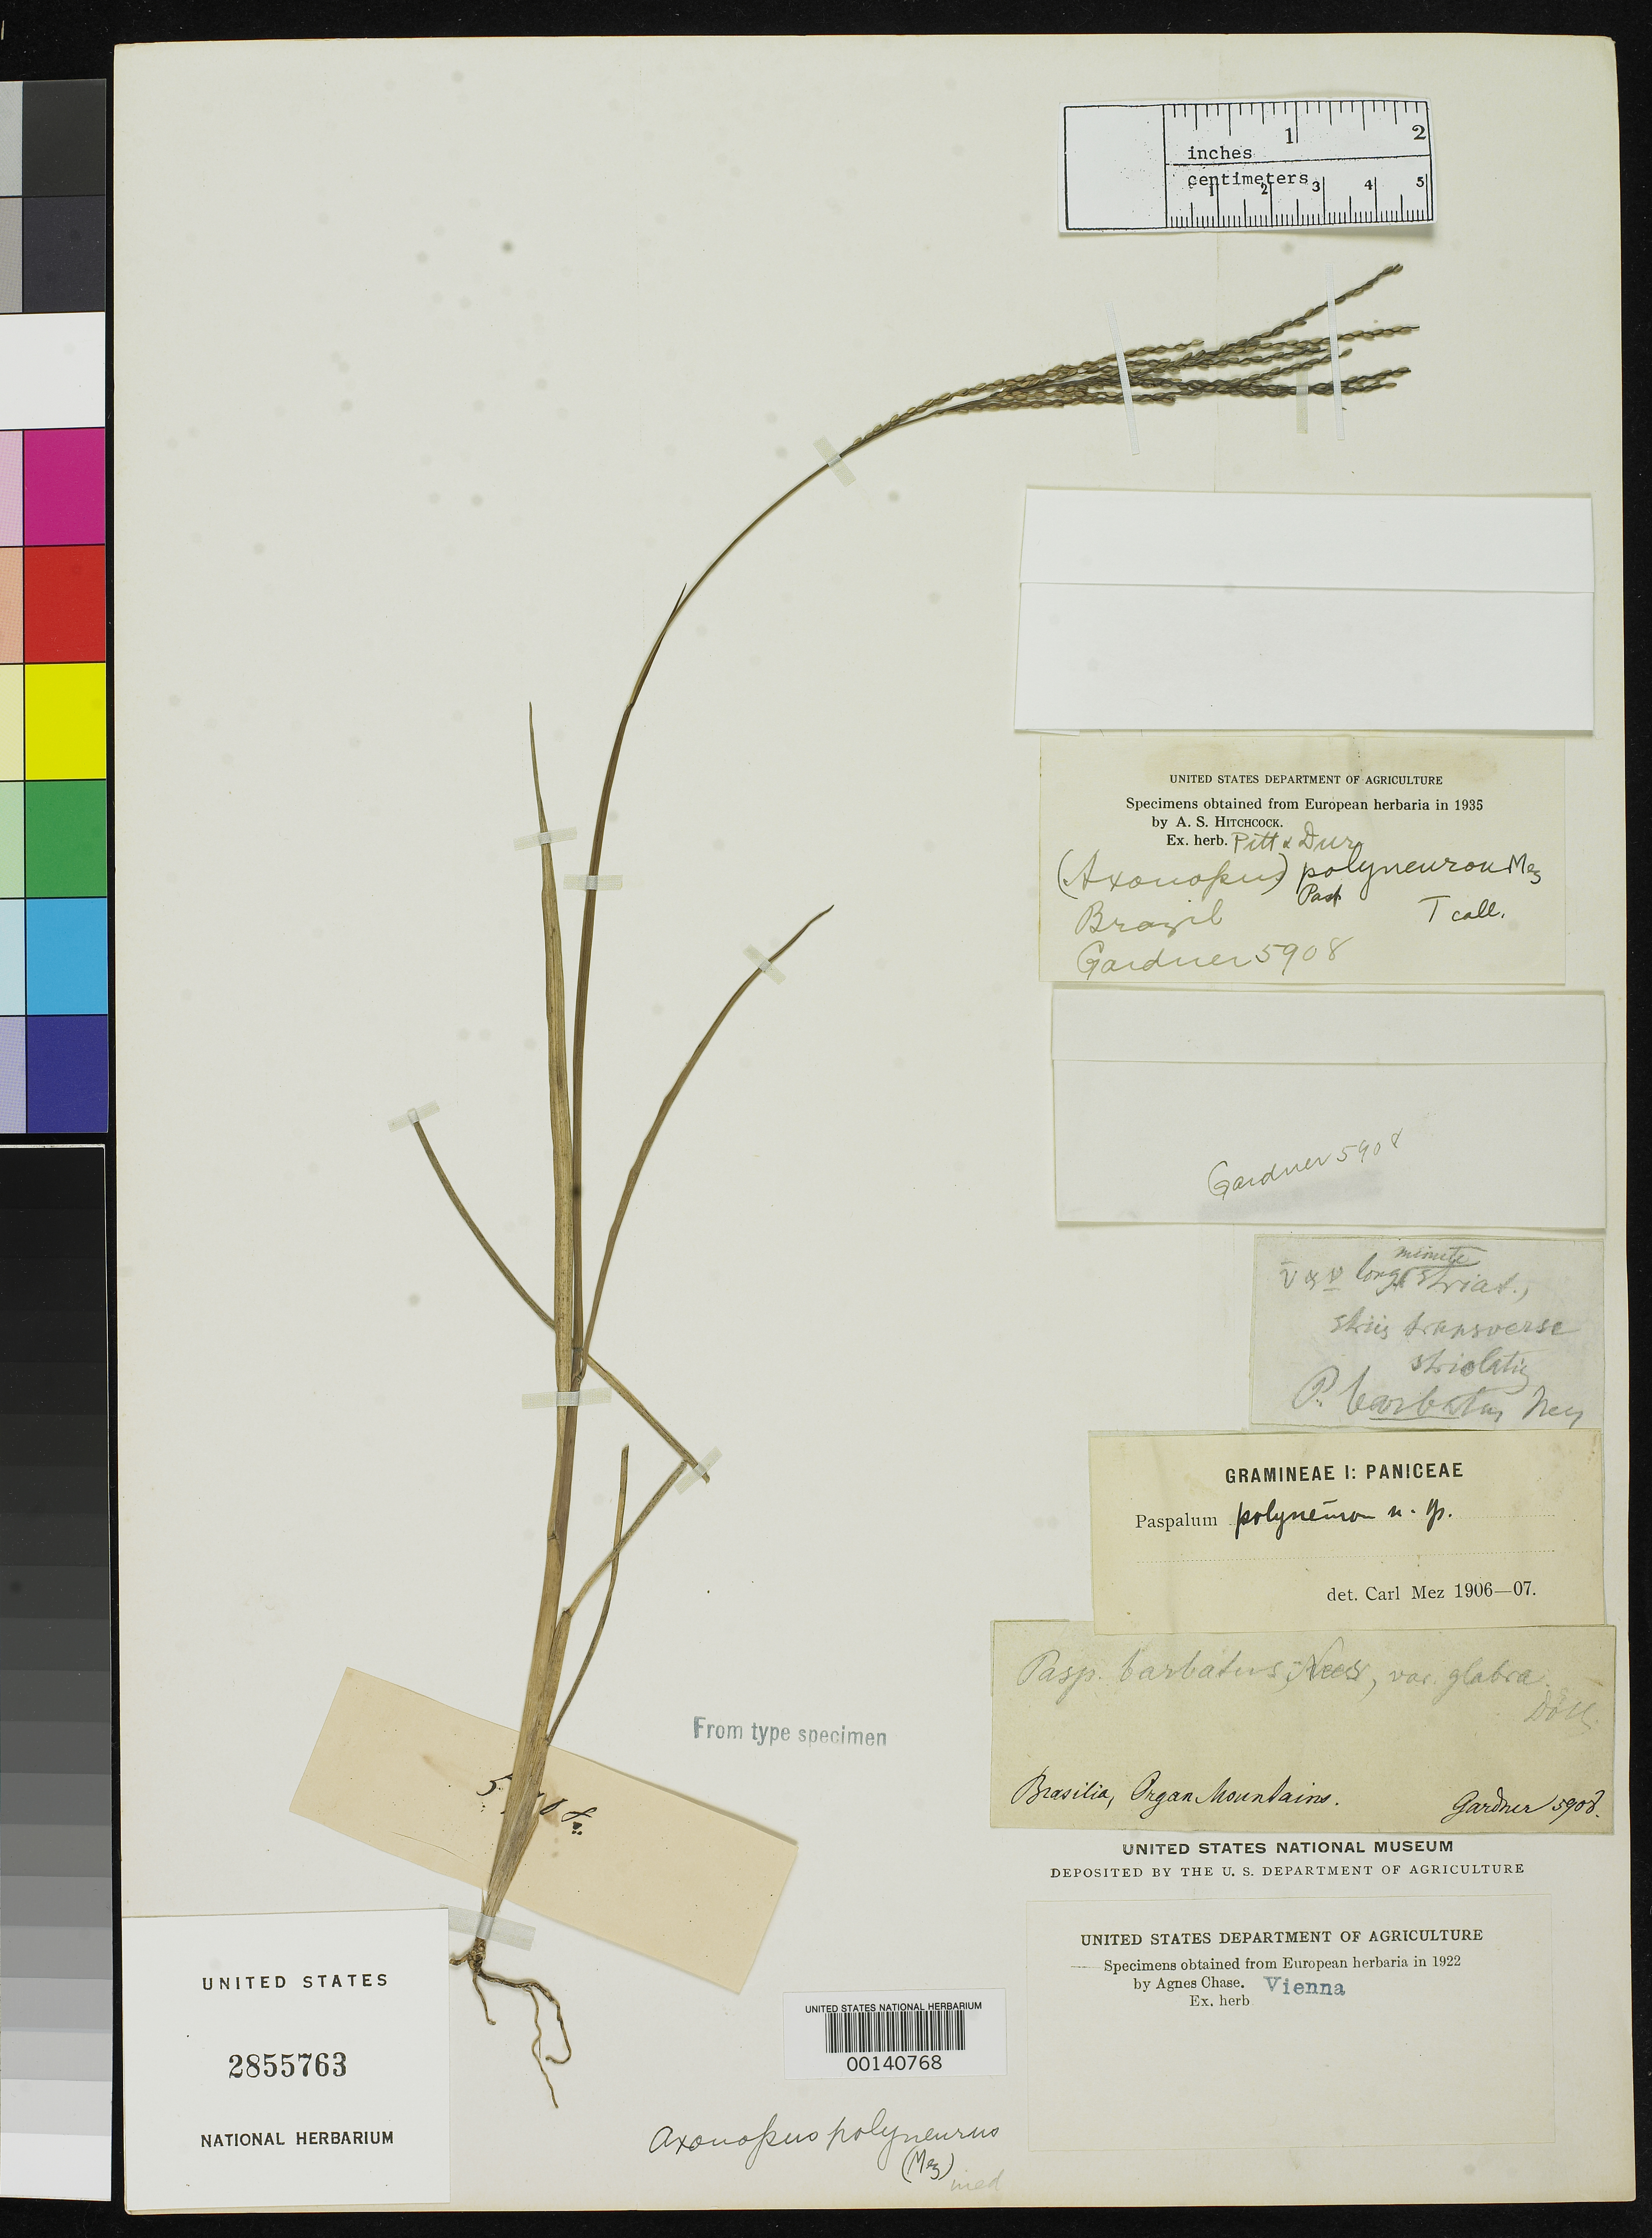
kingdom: Plantae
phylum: Tracheophyta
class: Liliopsida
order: Poales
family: Poaceae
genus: Paspalum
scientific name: Paspalum polyneuron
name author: Mez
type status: Type Fragment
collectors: G. Gardner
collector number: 5908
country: Brazil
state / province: Rio de Janeiro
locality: Serra dos Órgãos.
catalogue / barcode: US 2855763